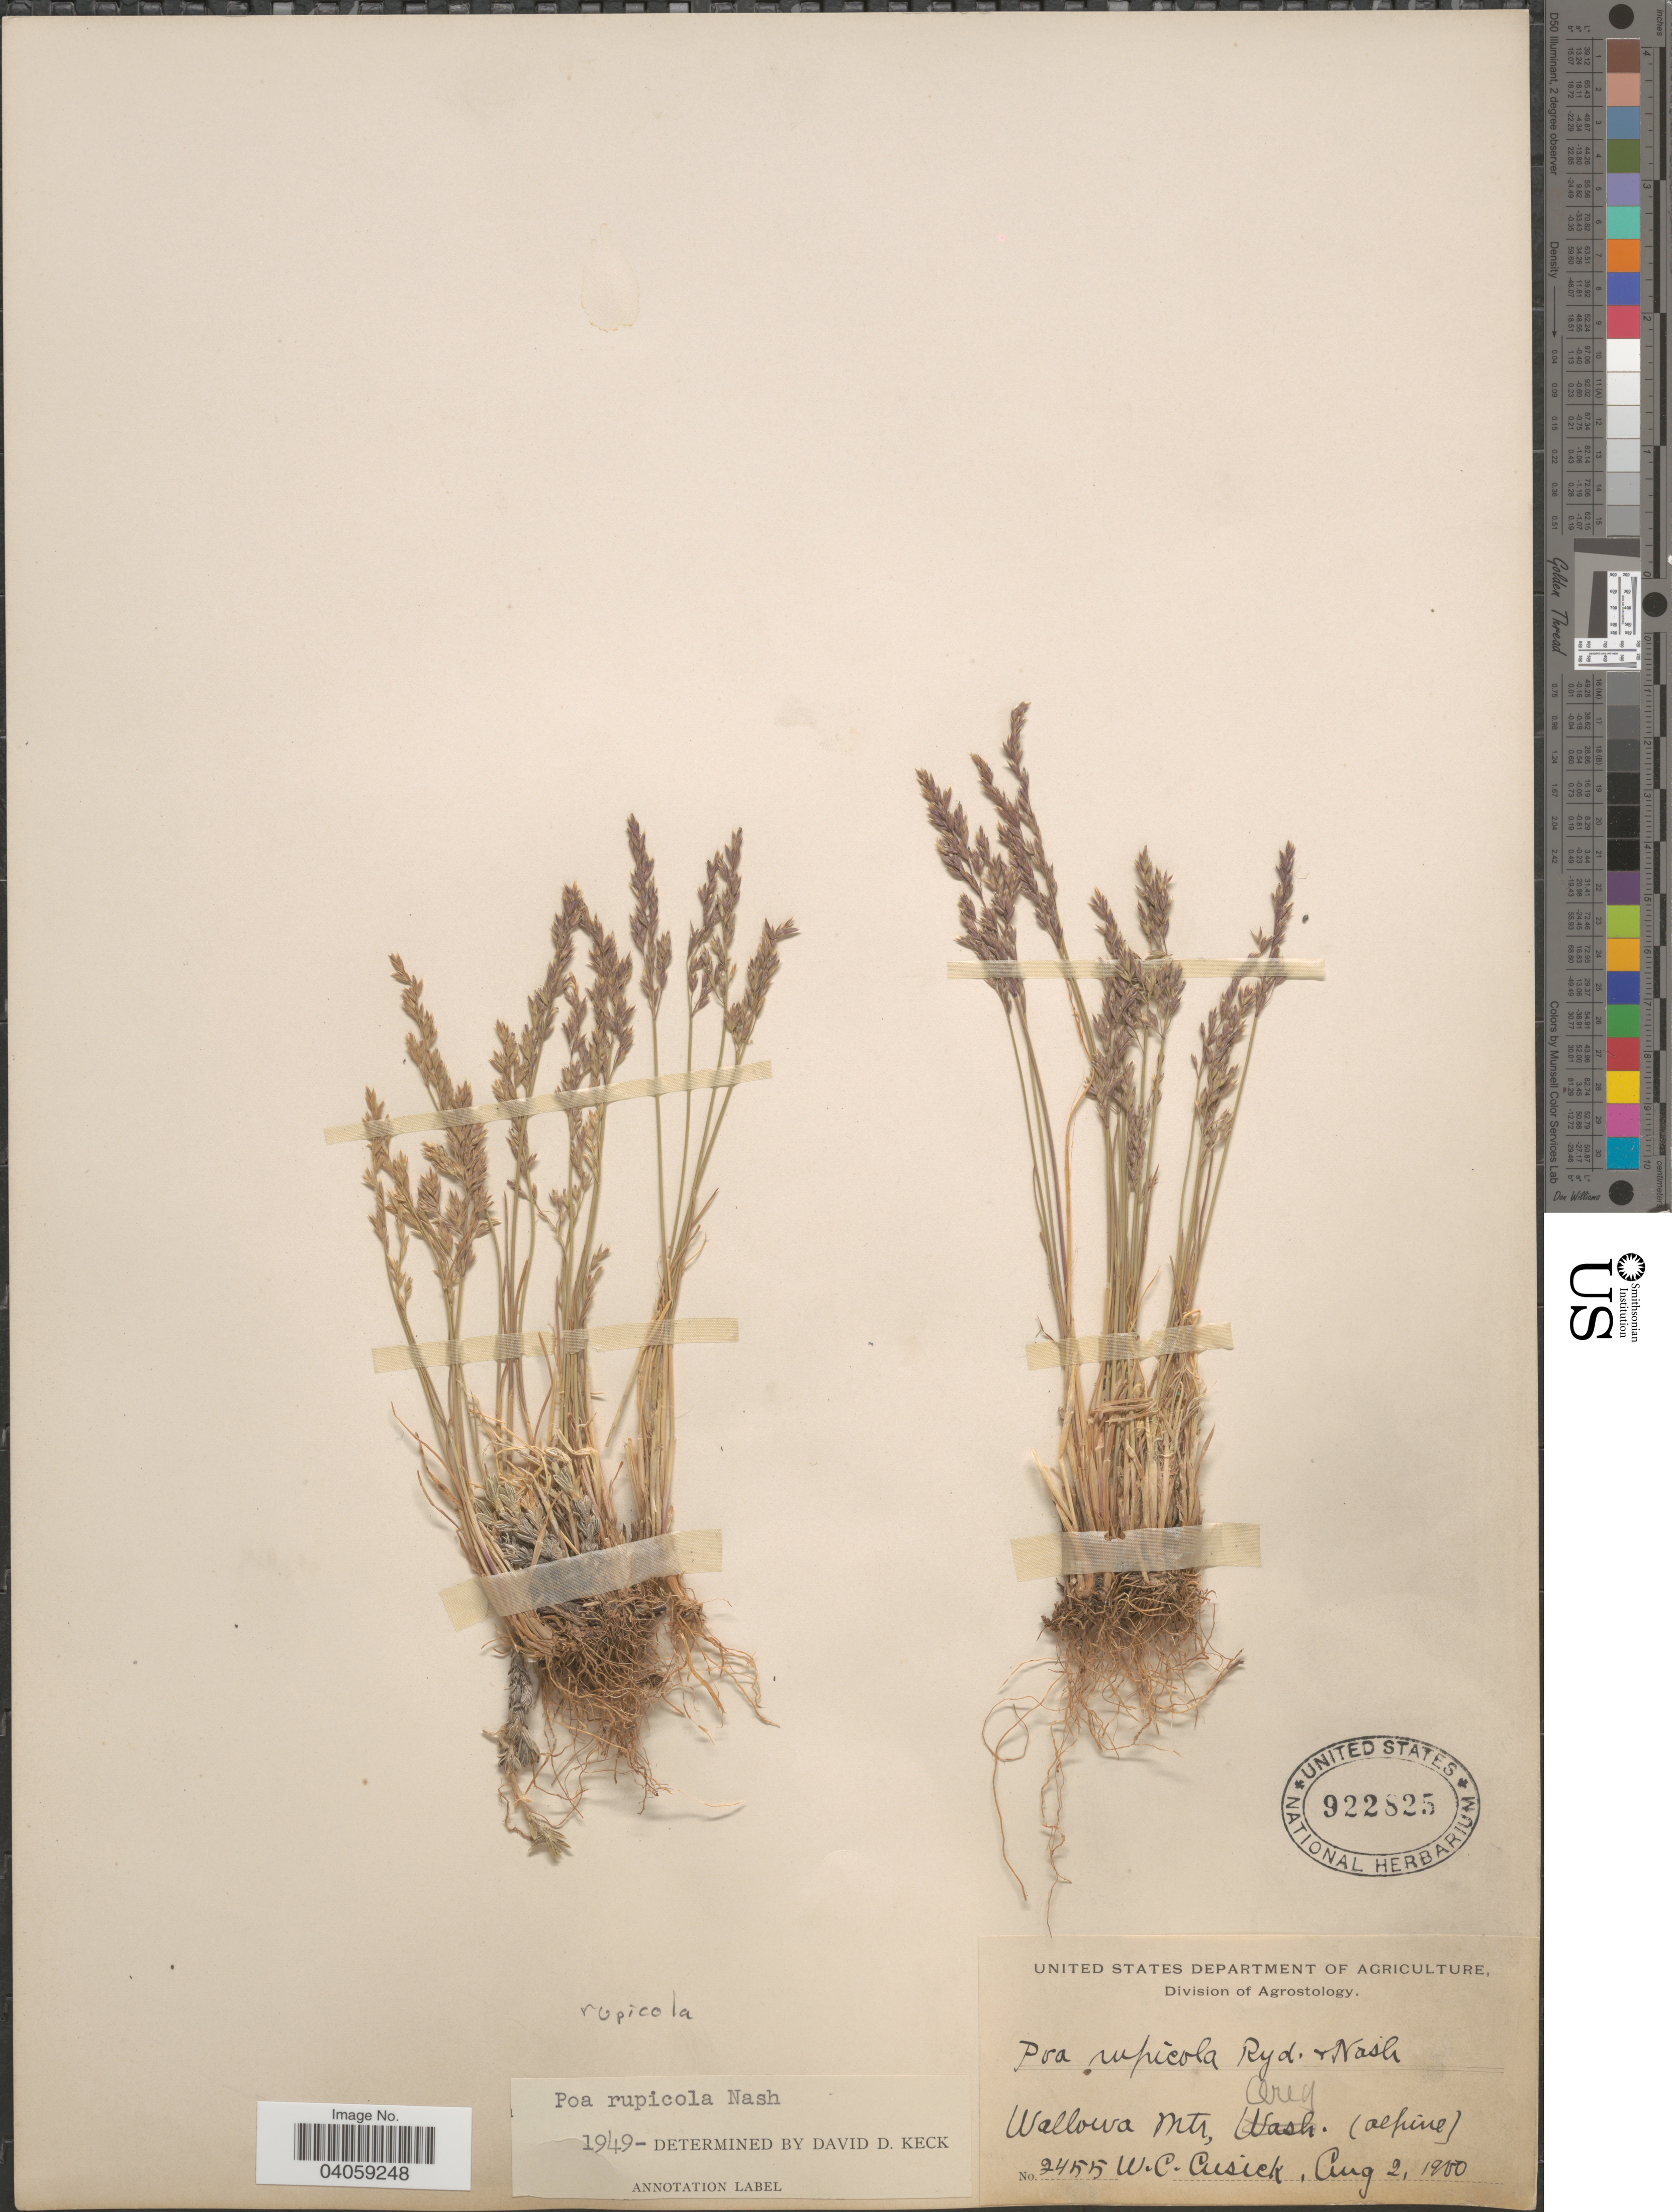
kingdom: Plantae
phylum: Tracheophyta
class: Liliopsida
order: Poales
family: Poaceae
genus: Poa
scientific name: Poa glauca subsp. rupicola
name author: (Nash) W.A. Weber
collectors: W. C. Cusick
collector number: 2455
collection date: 1900-08-02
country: United States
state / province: Oregon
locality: Wallowa Mts.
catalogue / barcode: US 922825